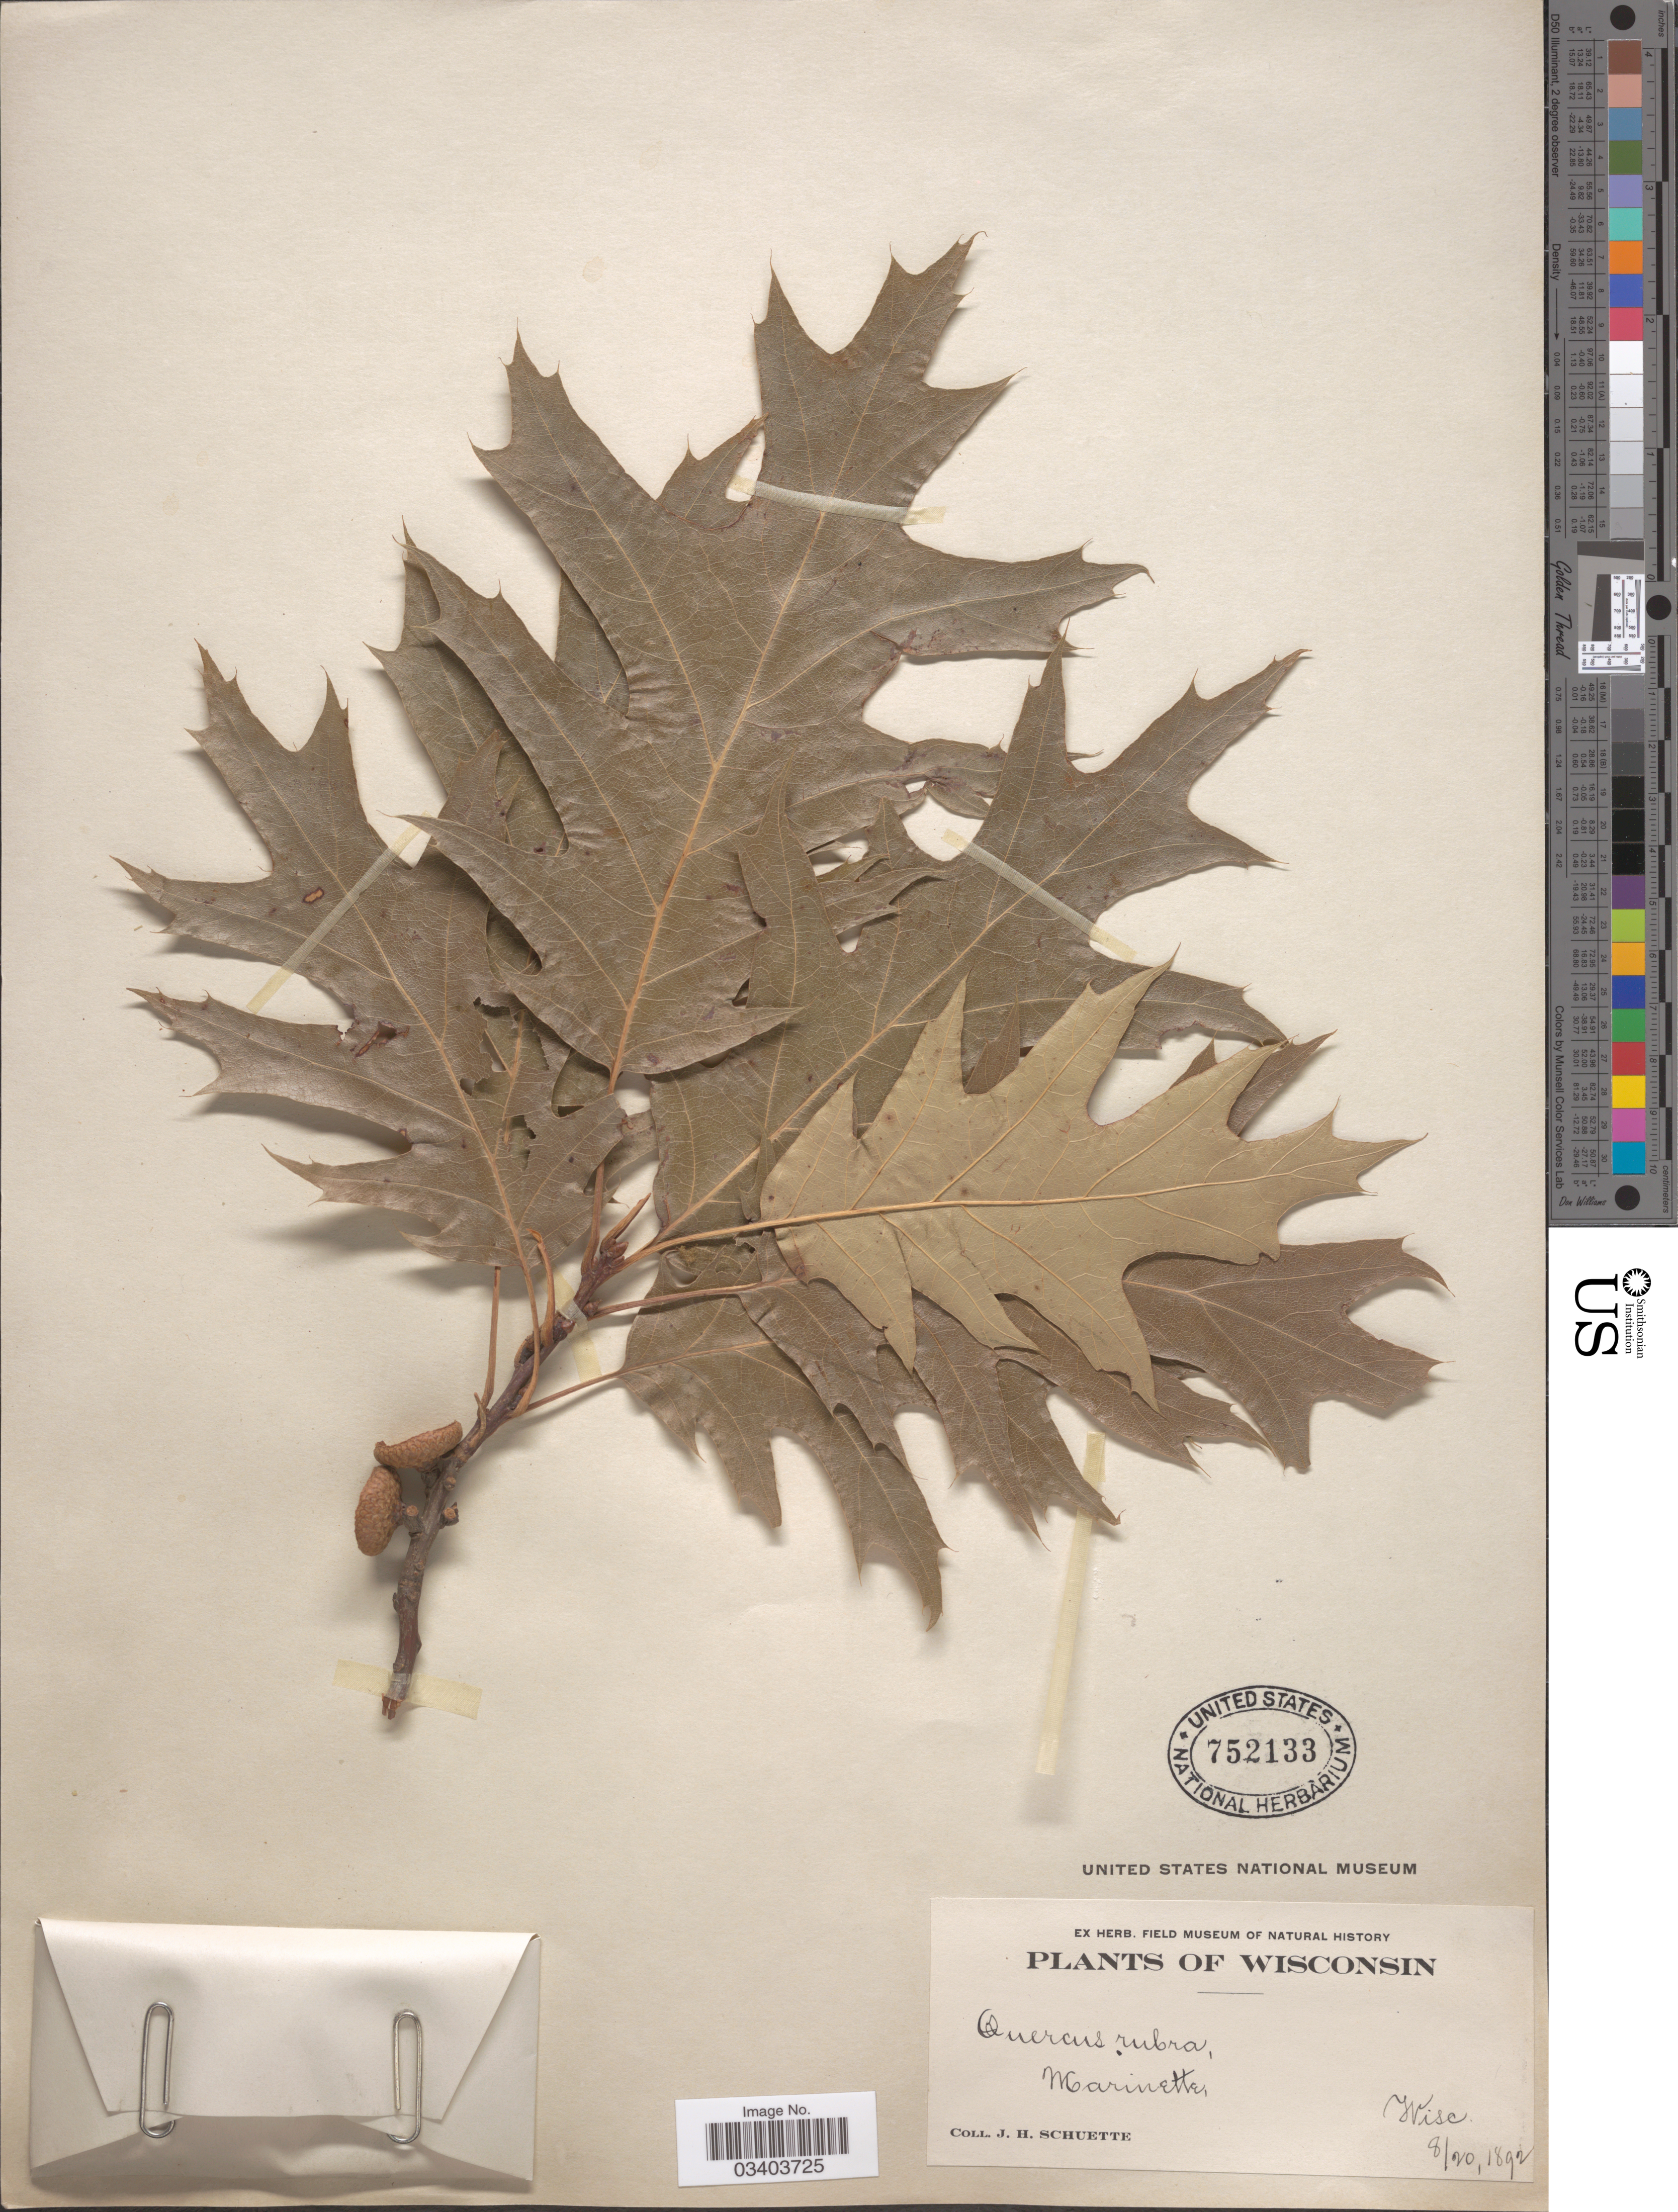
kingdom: Plantae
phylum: Tracheophyta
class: Magnoliopsida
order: Fagales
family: Fagaceae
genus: Quercus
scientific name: Quercus borealis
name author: F. Michx.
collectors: J. H. Schuette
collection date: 1892-08-20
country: United States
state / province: Wisconsin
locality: Marinette.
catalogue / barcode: US 752133